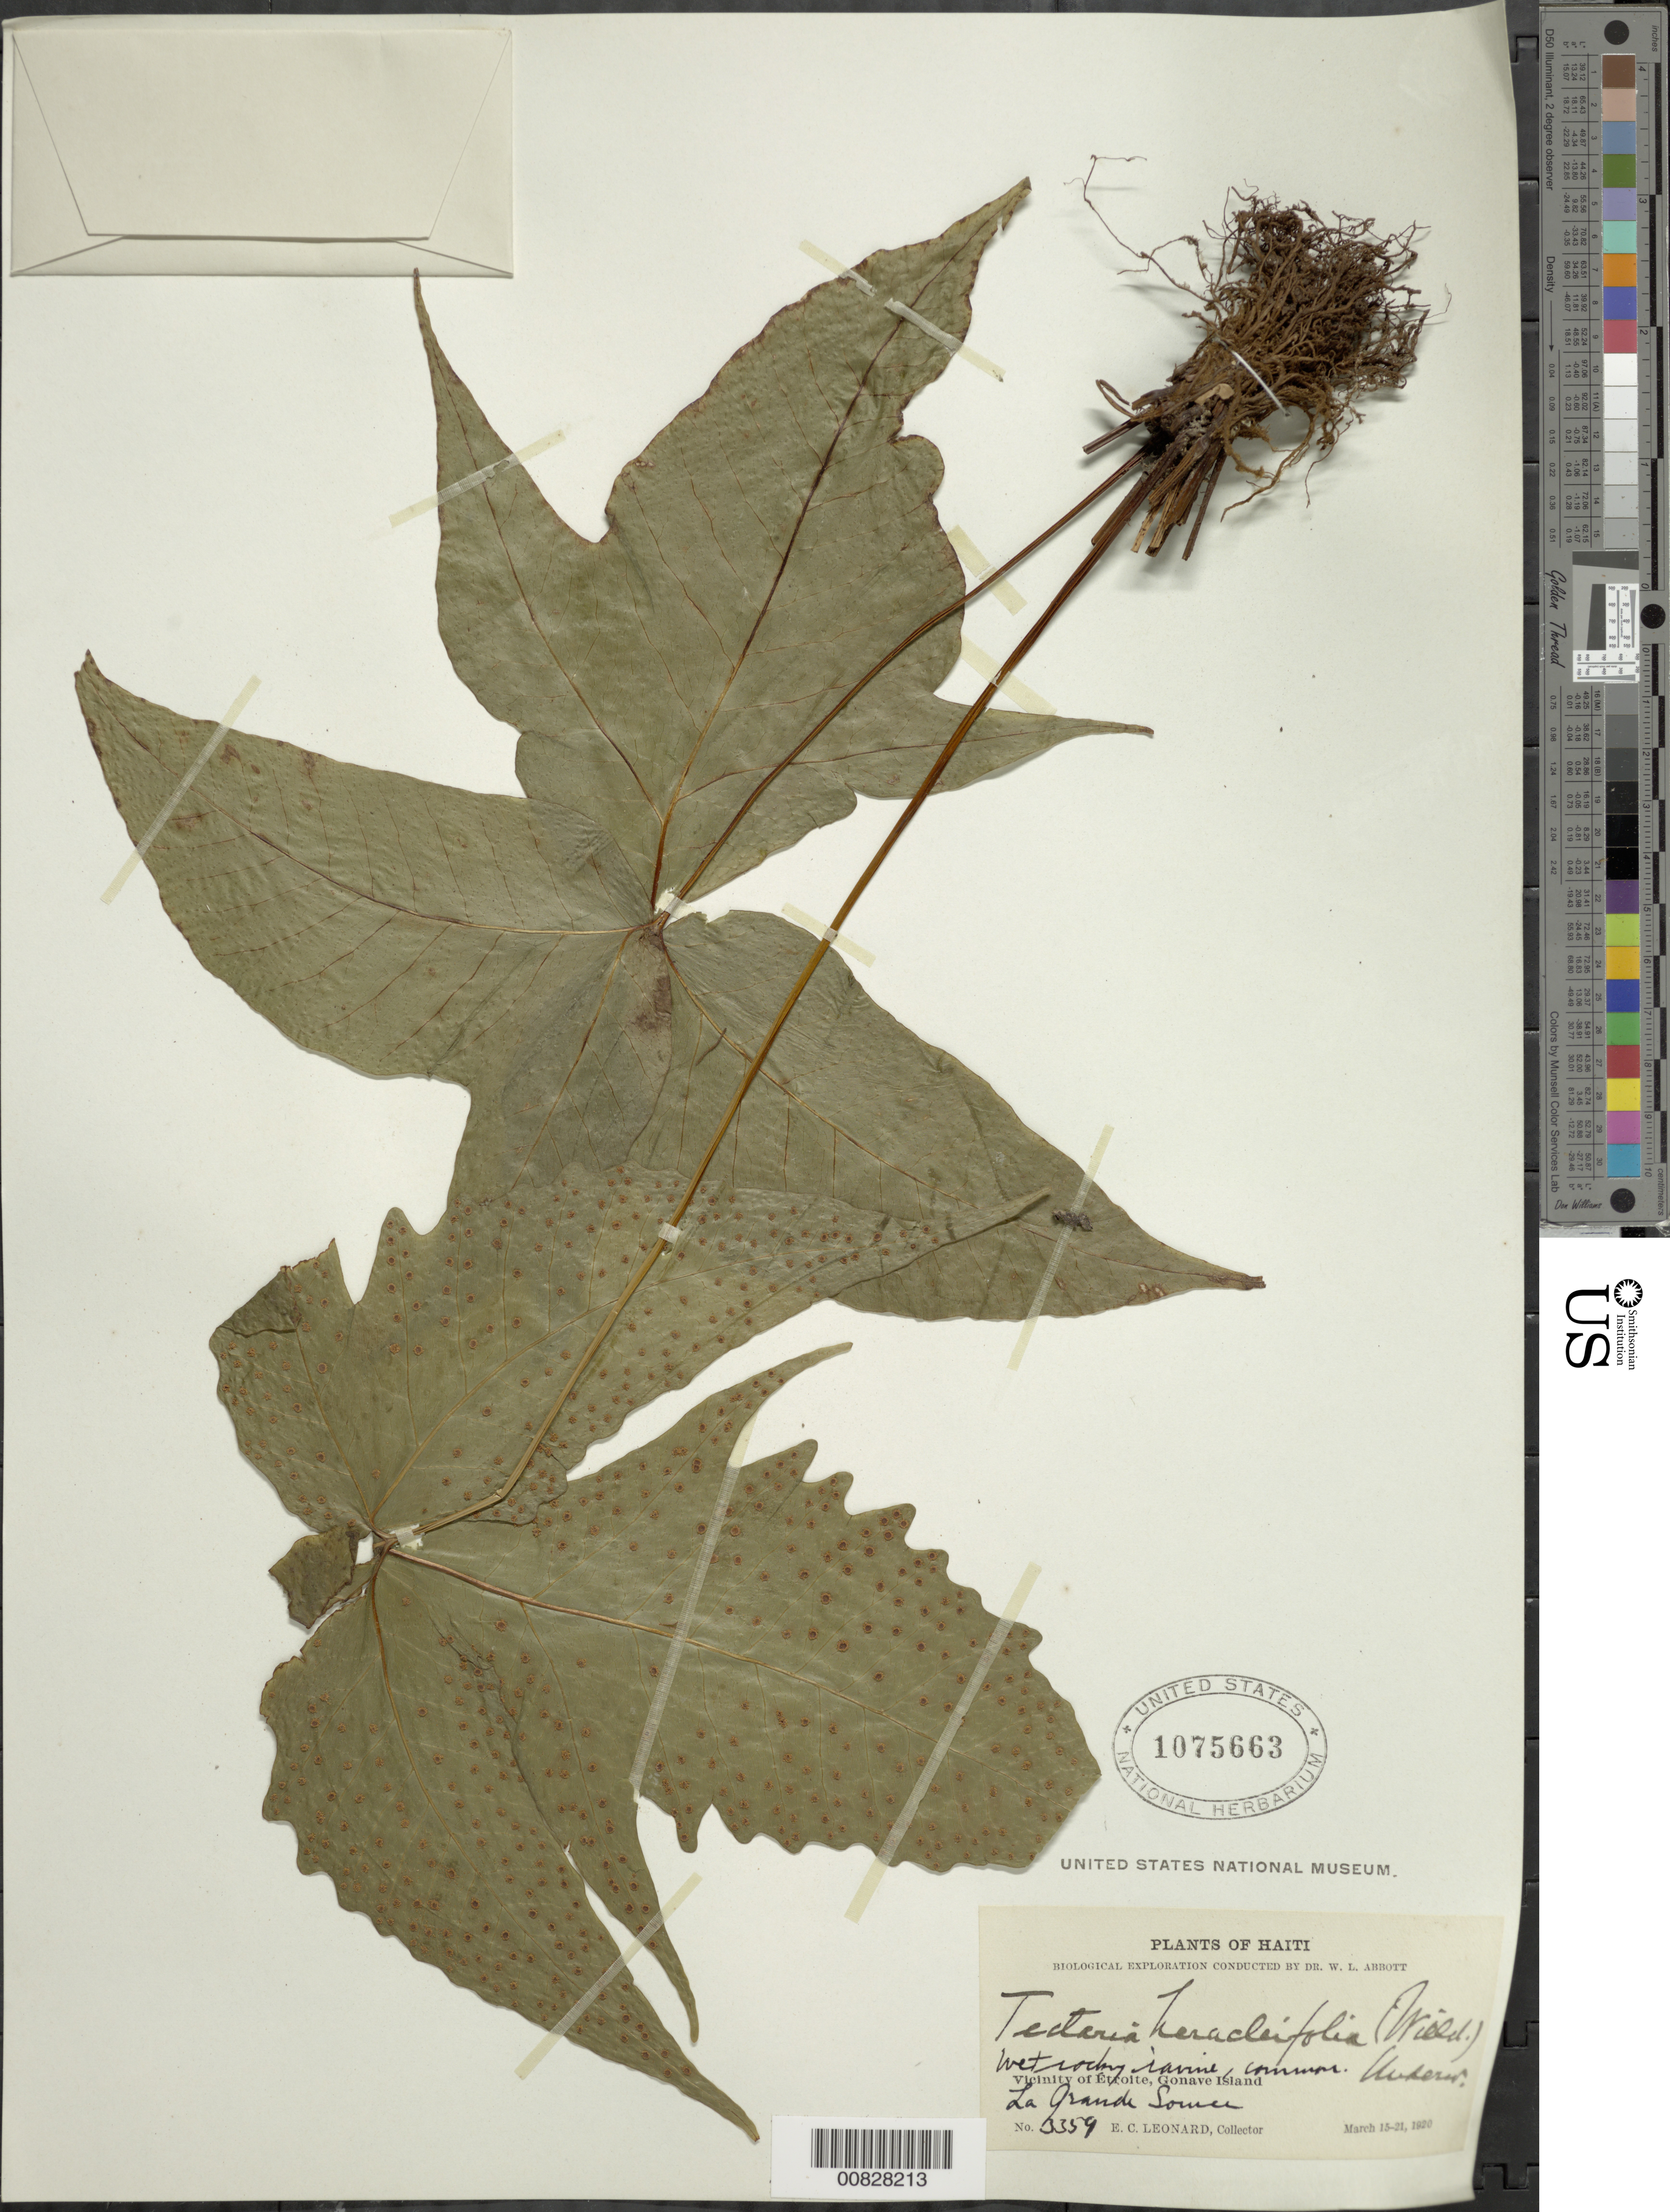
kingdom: Plantae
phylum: Tracheophyta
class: Polypodiopsida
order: Polypodiales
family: Tectariaceae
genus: Tectaria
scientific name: Tectaria heracleifolia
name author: (Willd.) Underw.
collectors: E. C. Leonard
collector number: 3359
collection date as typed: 15 Mar 1920 to 21 Mar 1920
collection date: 1920-03-15/1920-03-21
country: Haiti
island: Hispaniola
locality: Gonave Island, Étroite vicinity, La Grande Source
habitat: Wet rocky ravine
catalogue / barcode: US 1075663